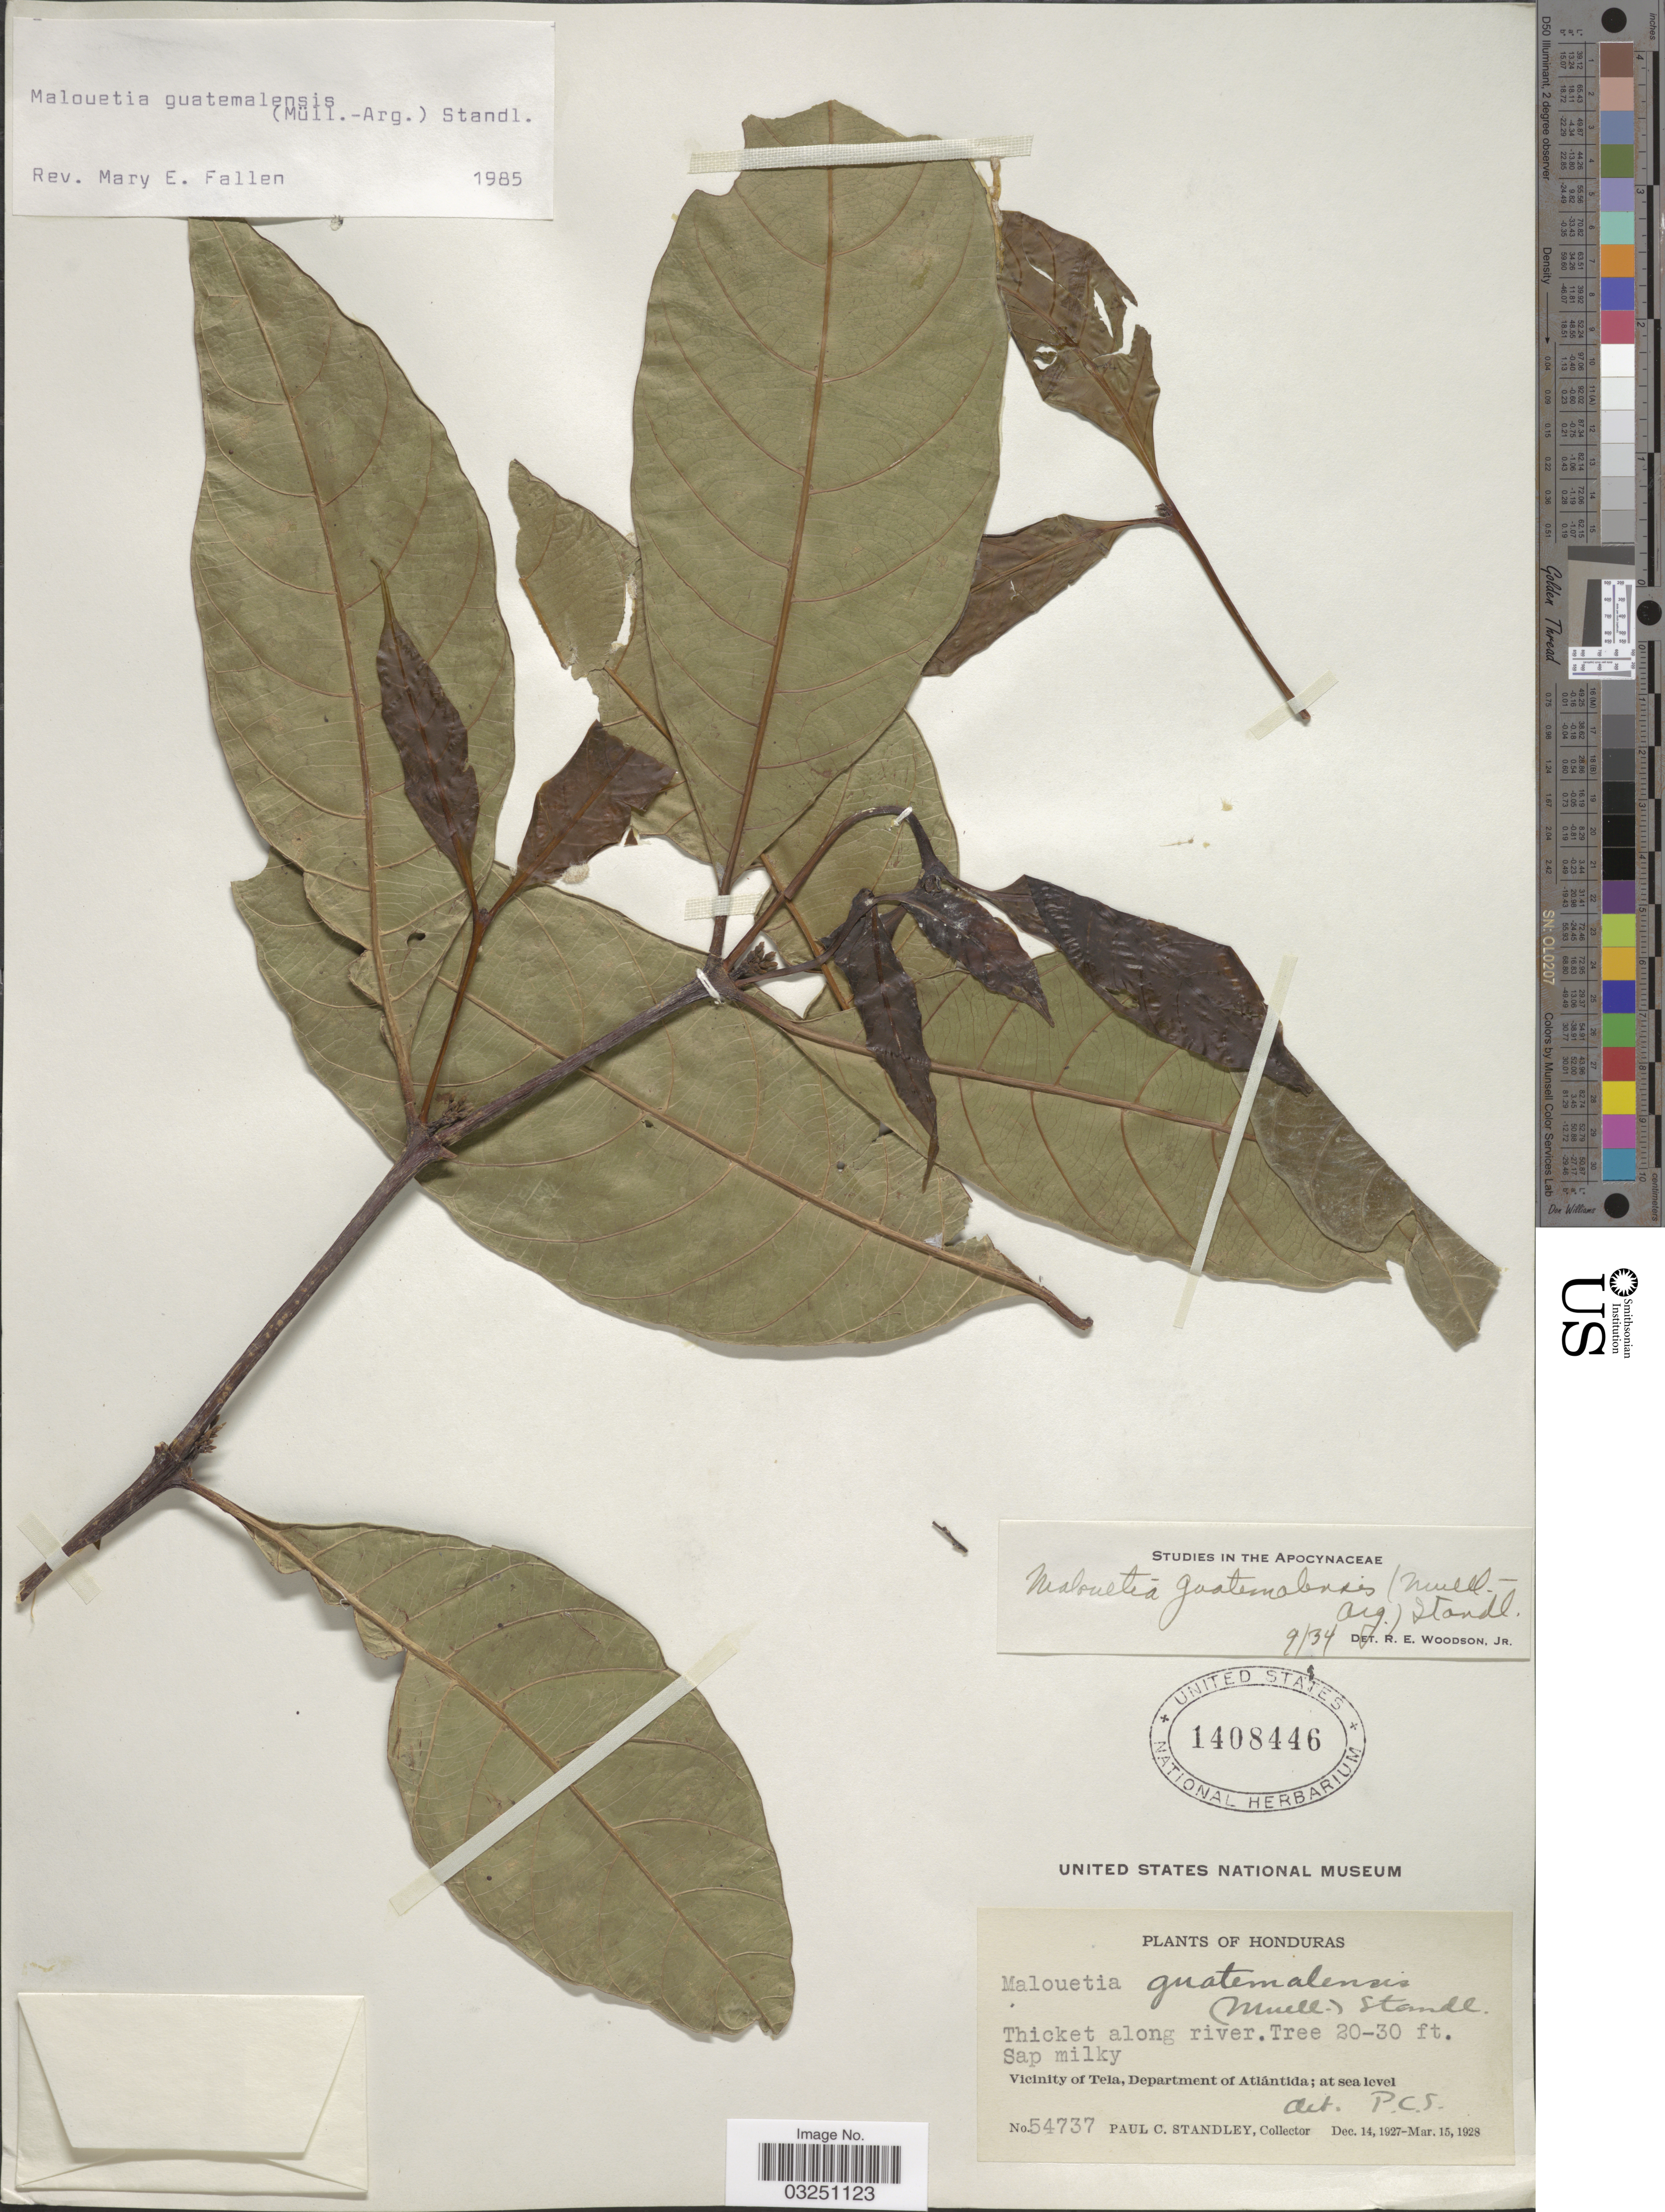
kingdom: Plantae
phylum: Tracheophyta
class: Magnoliopsida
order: Gentianales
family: Apocynaceae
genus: Malouetia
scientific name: Malouetia guatemalensis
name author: (Müll. Arg.) Standl.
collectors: P. C. Standley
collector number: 54737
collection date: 1927-12-14/1928-03-15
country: Honduras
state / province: Atlántida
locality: Vicinity of Tela, Department of Atlántida.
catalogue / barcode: US 1408446